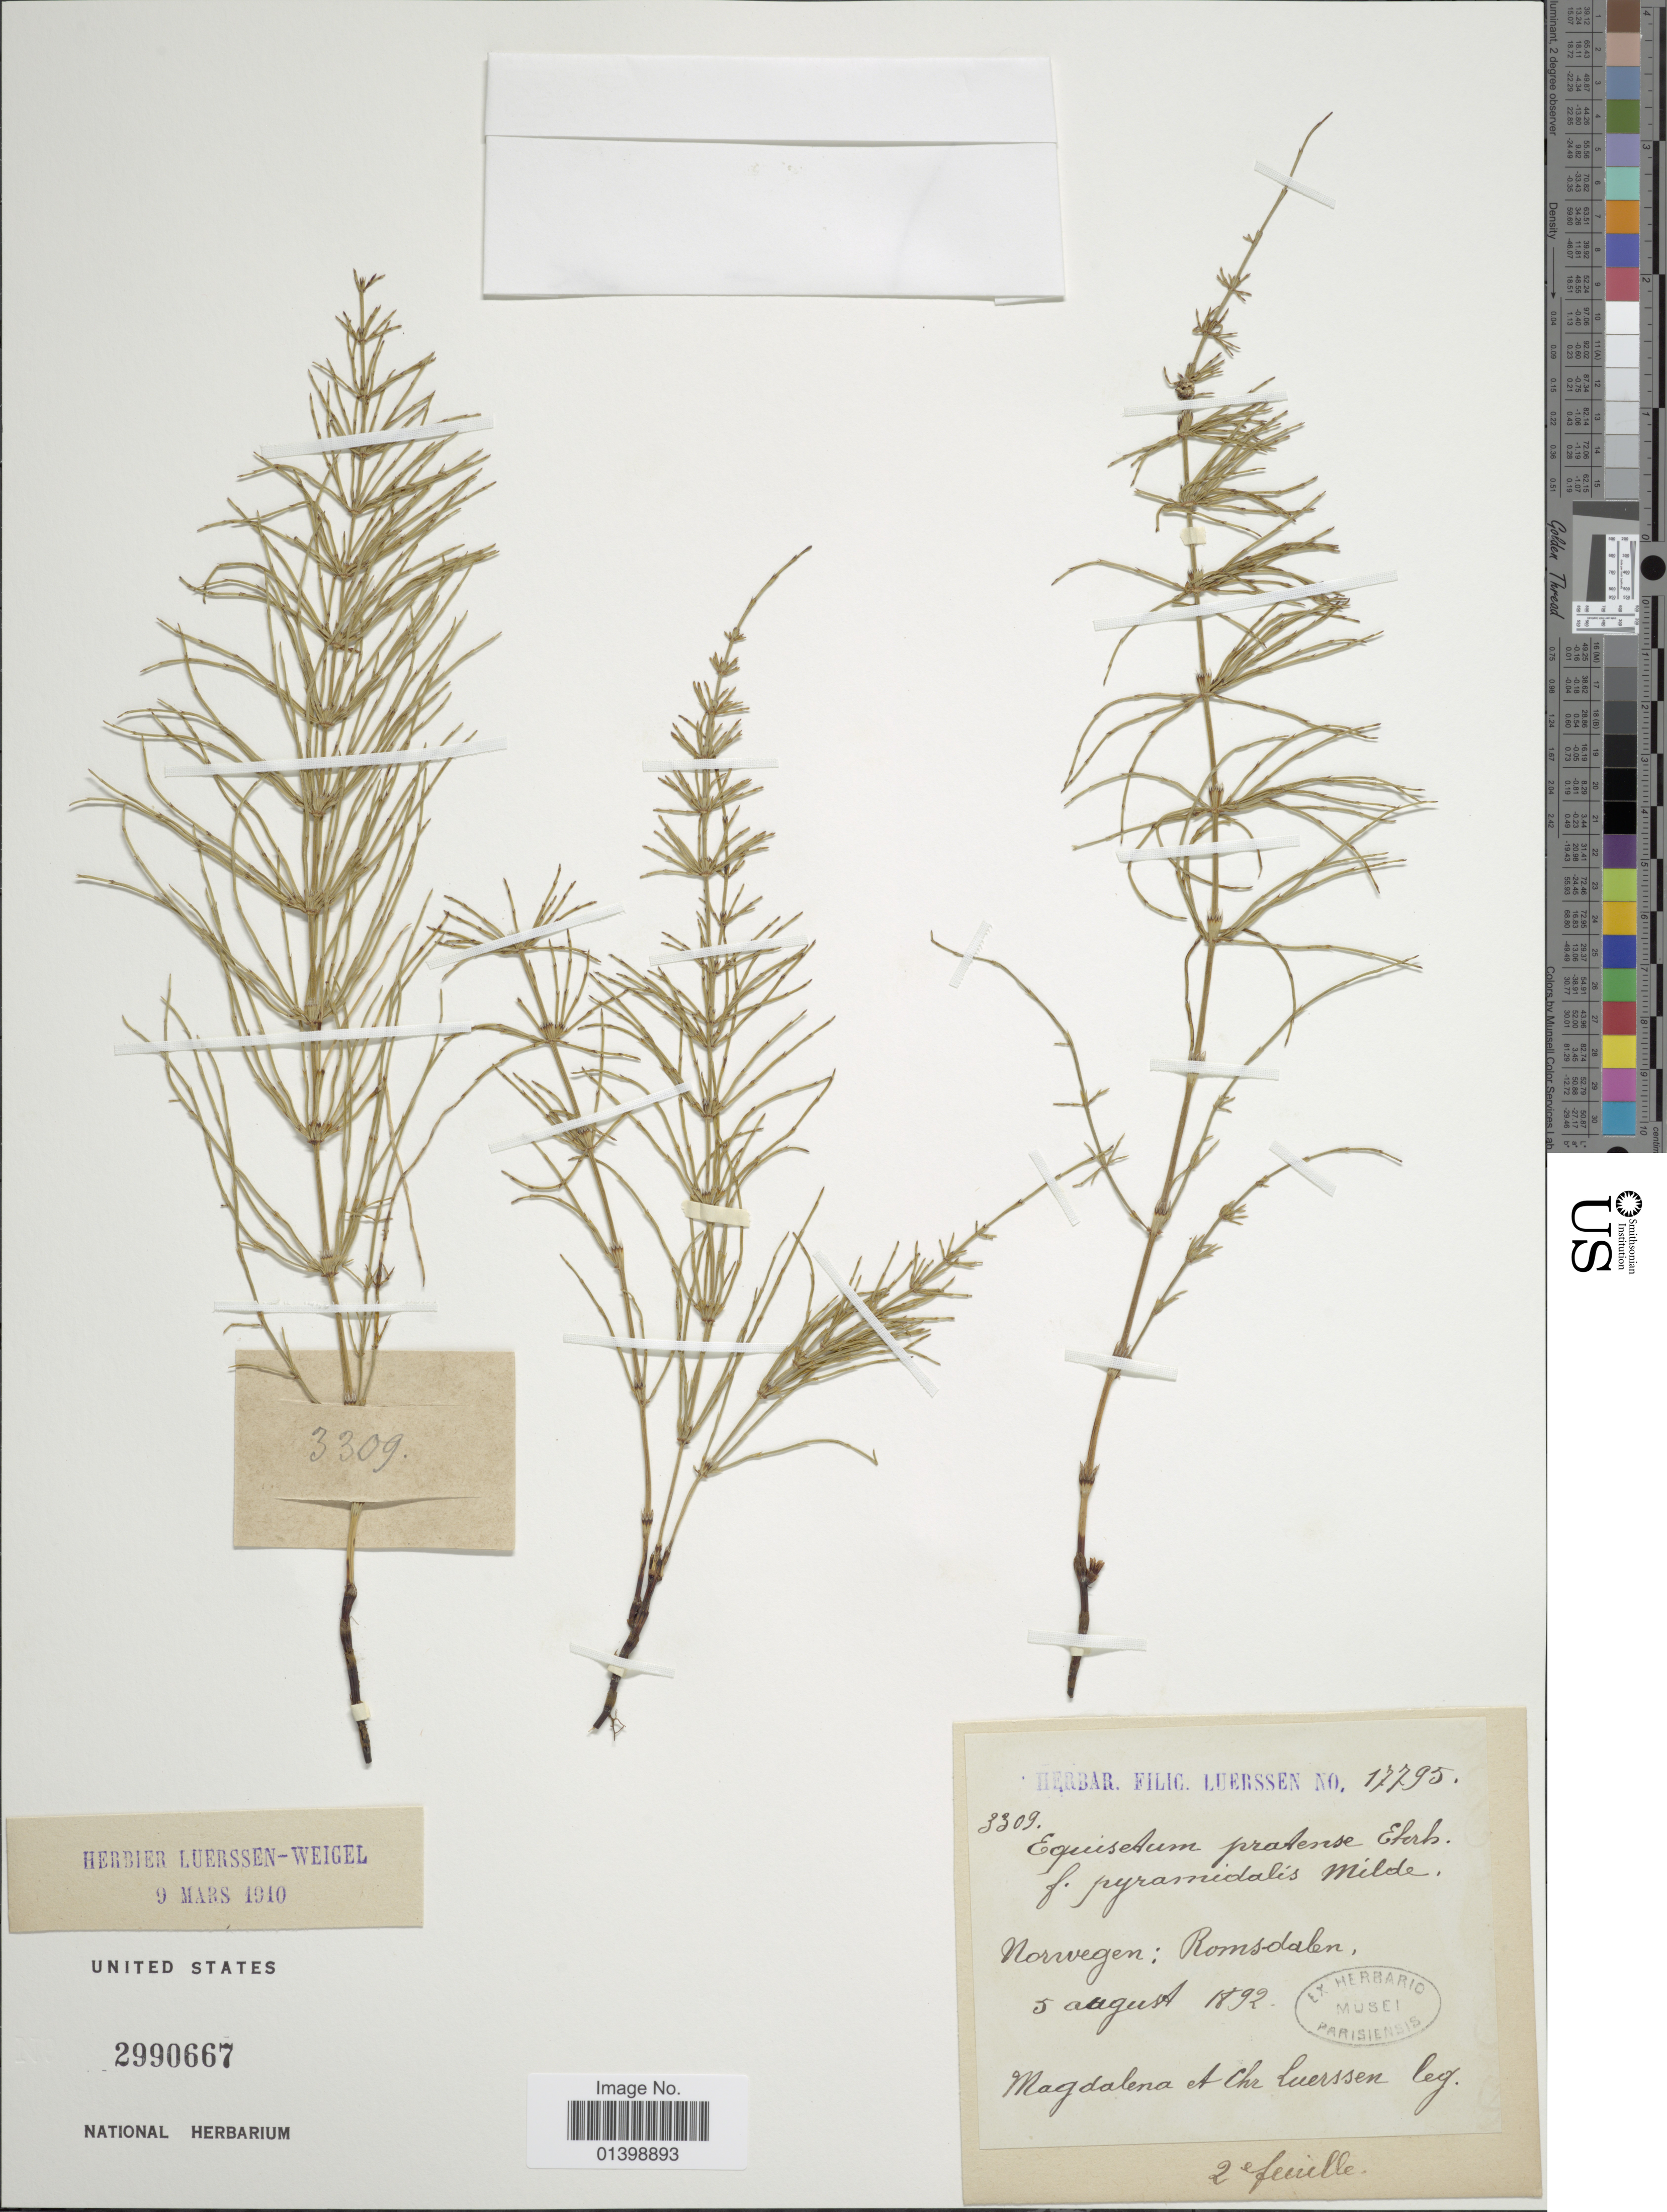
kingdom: Plantae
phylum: Tracheophyta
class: Polypodiopsida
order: Equisetales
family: Equisetaceae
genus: Equisetum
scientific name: Equisetum pratense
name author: Ehrh.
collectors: M. Luerssen & C. Luerssen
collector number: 3309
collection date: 1892-08-05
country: Norway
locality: Romsdalen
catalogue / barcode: US 2990667